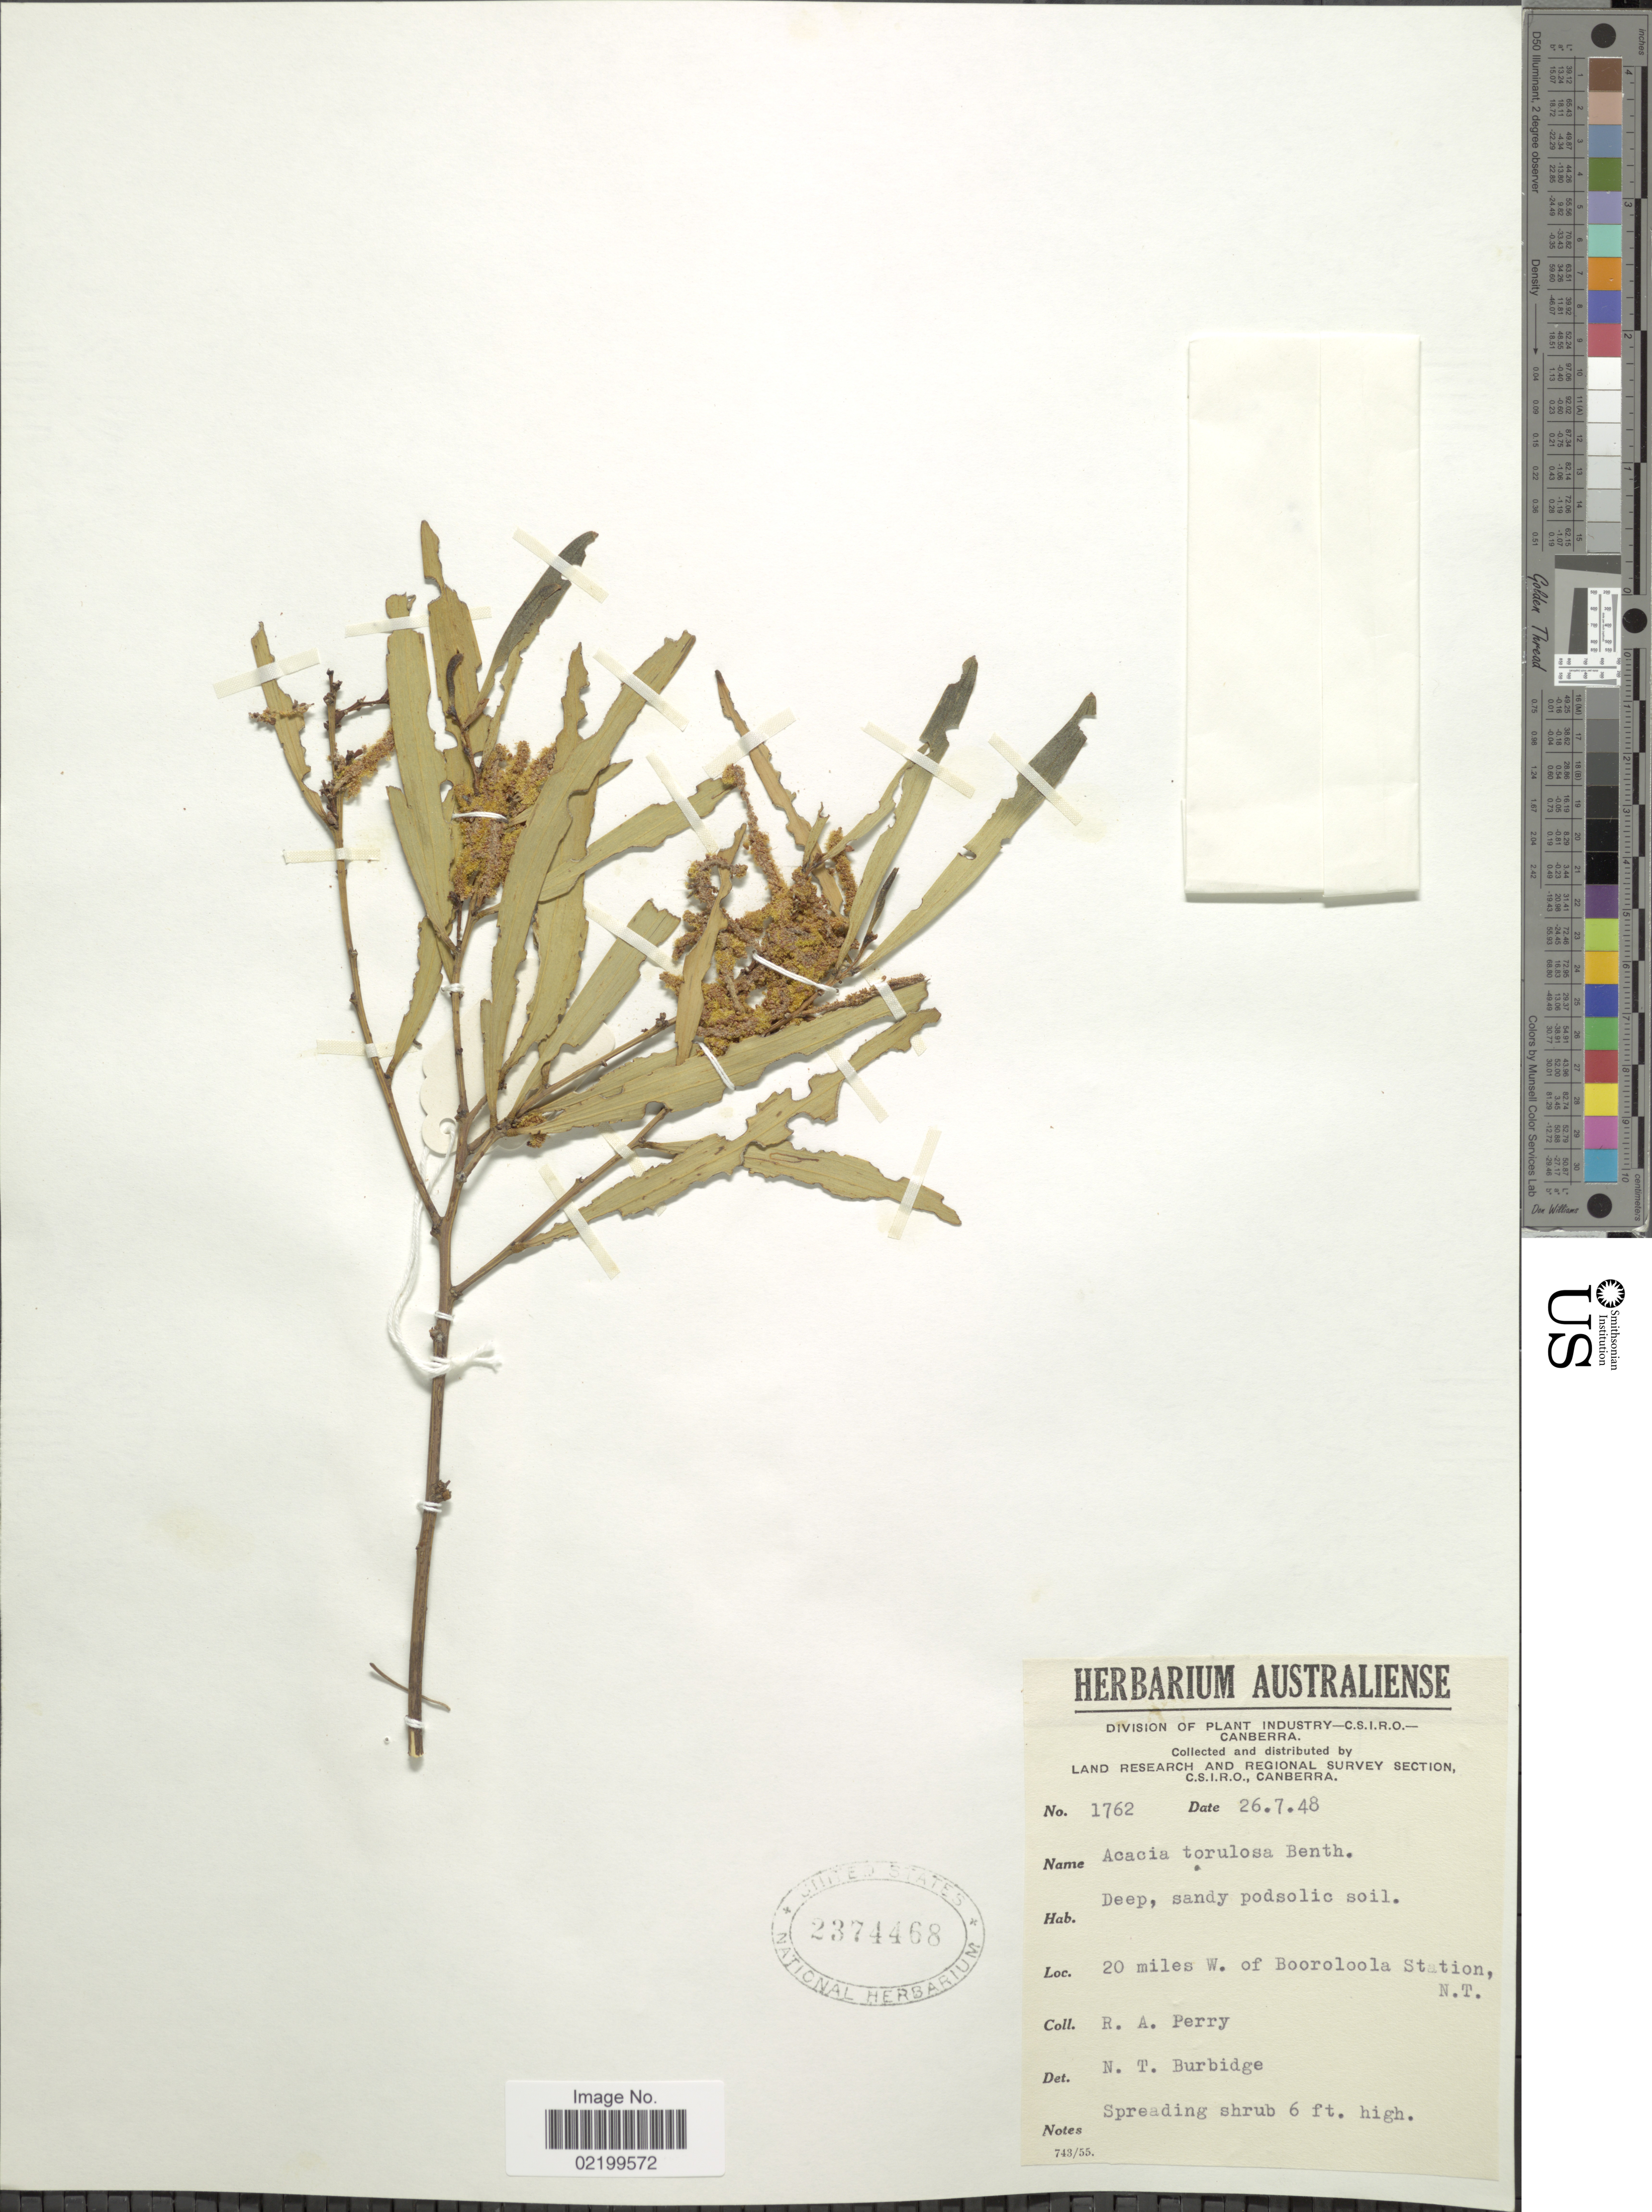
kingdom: Plantae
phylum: Tracheophyta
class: Magnoliopsida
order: Fabales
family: Fabaceae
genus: Acacia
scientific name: Acacia torulosa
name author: Benth.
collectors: Perry, R. A.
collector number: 1762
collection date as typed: Transcribed d/m/y: 26/7/48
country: Australia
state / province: Northern Territory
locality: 20 miles W. of Booroloola Station, N.T.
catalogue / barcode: US 2374468